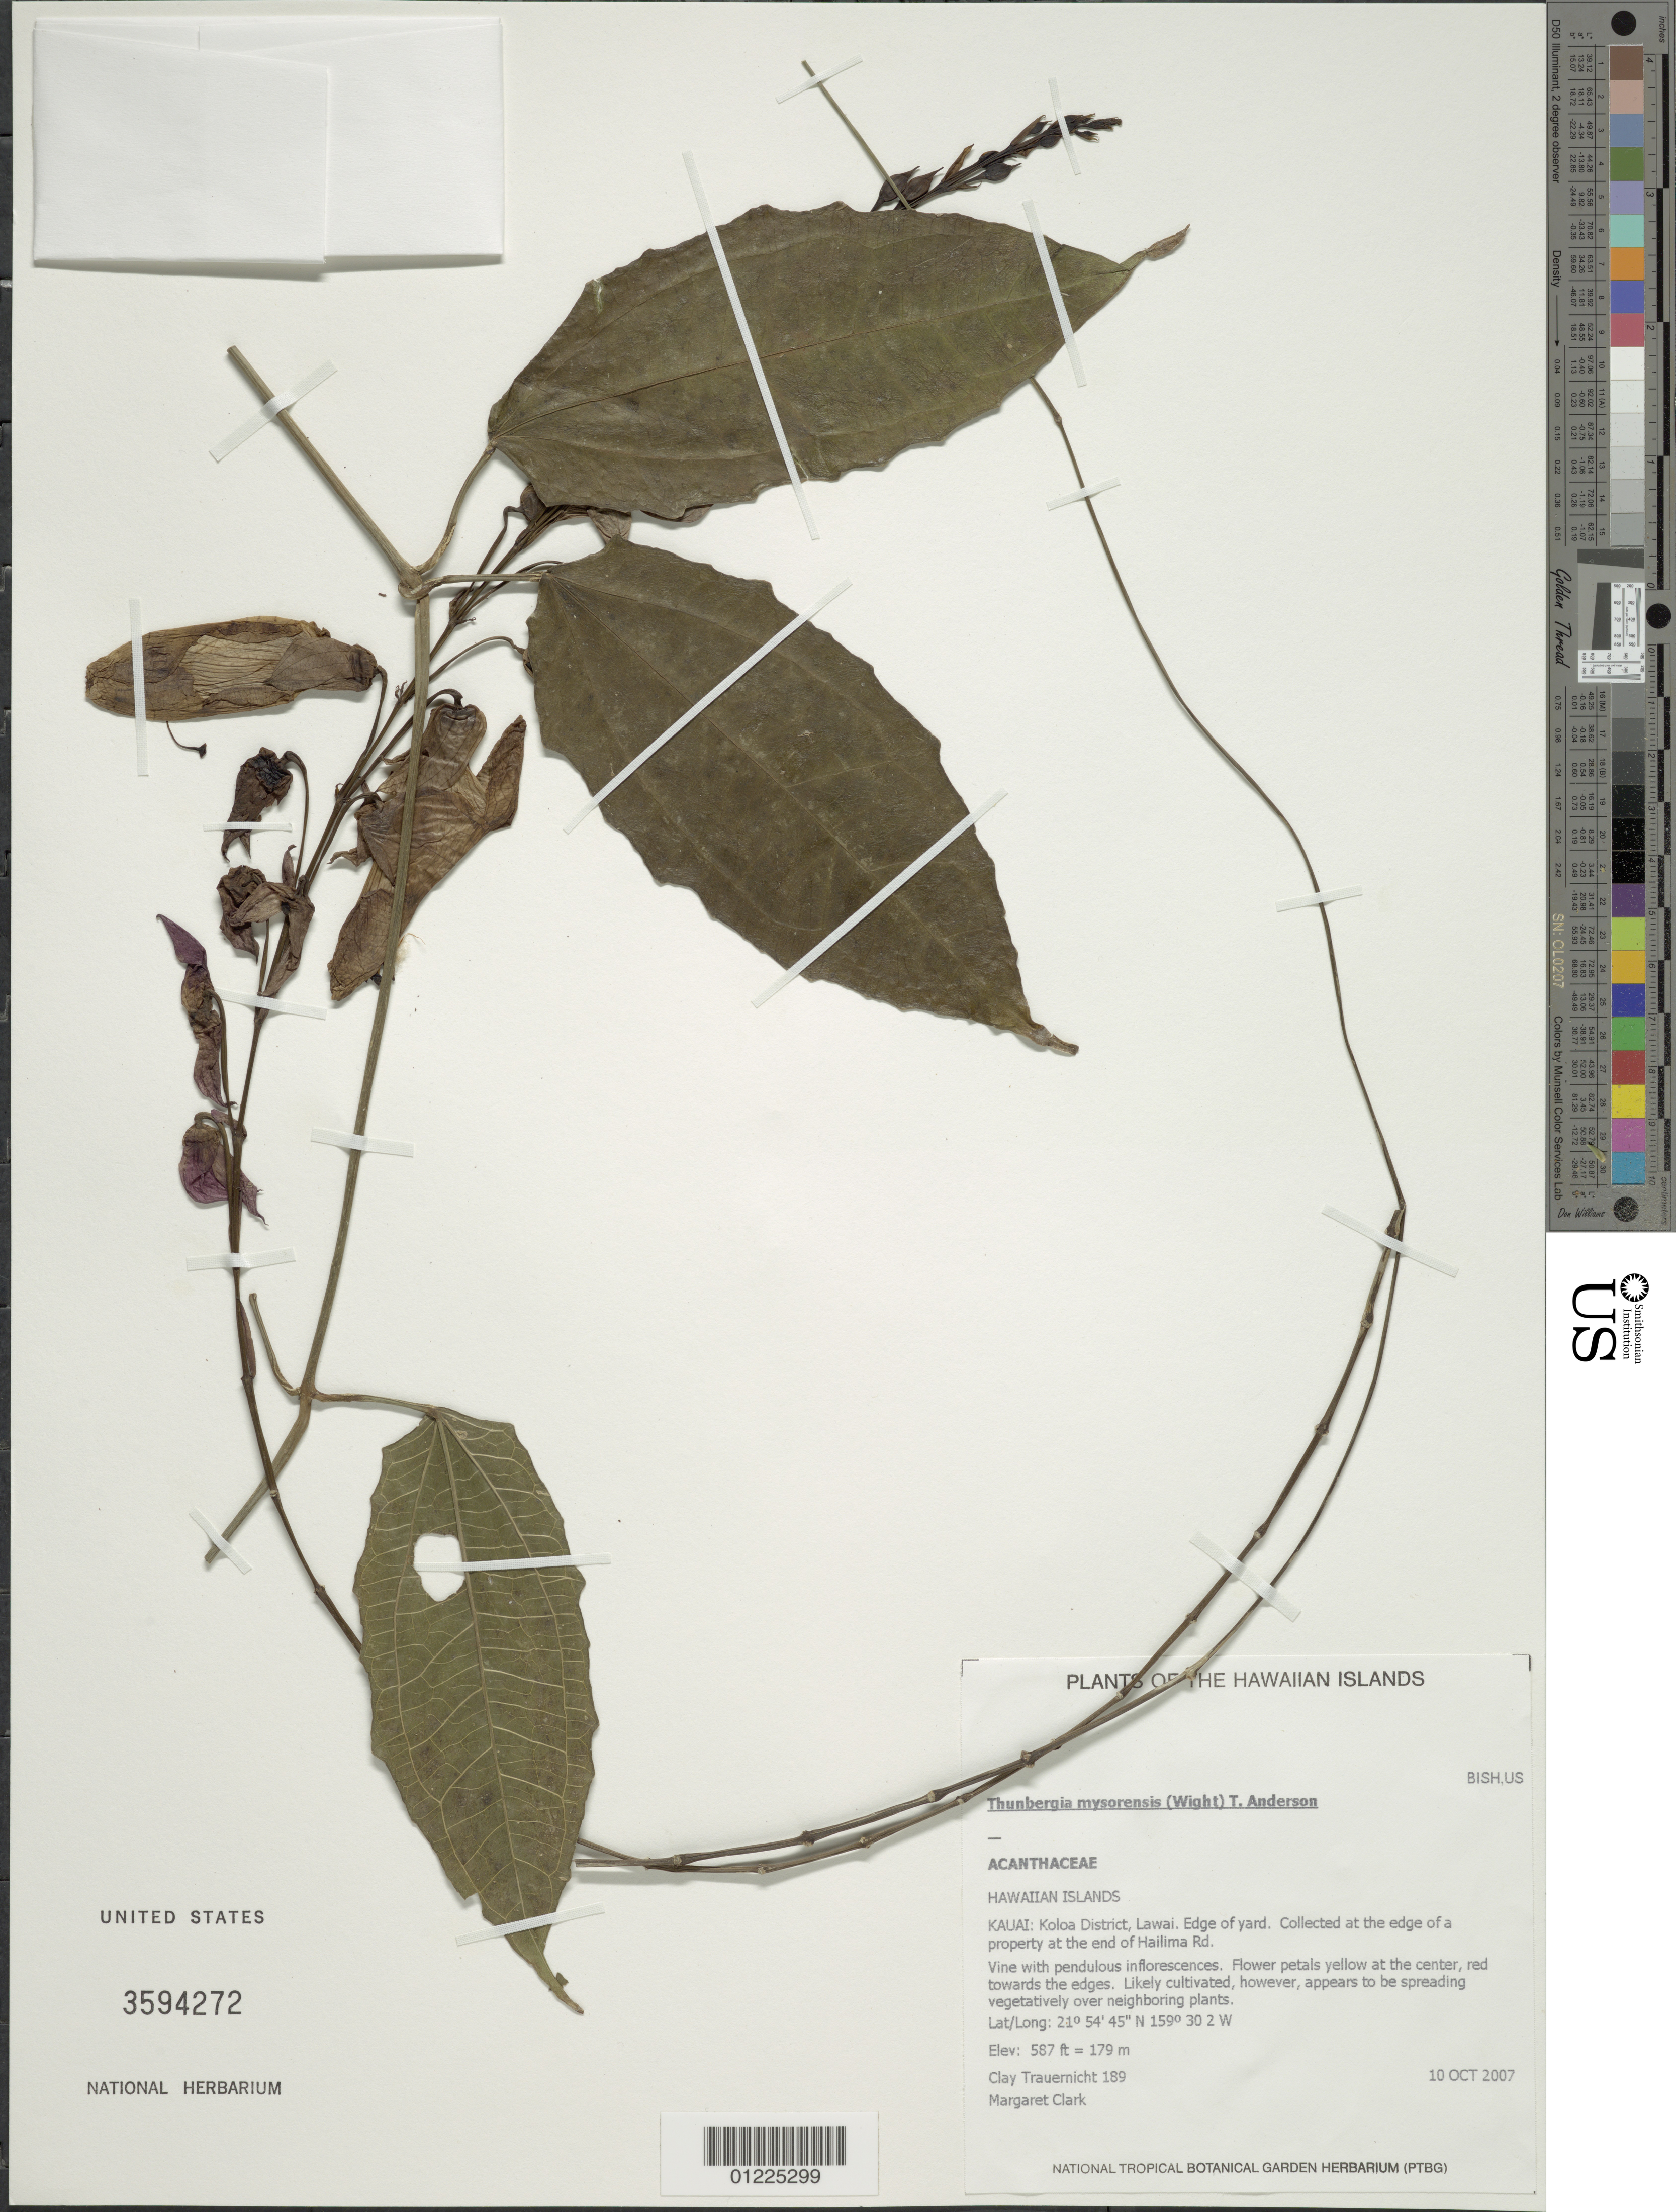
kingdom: Plantae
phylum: Tracheophyta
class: Magnoliopsida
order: Lamiales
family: Acanthaceae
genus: Thunbergia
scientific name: Thunbergia mysorensis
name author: (Wight) T. Anderson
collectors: C. Trauernicht & M. Clark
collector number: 189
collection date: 2007-10-10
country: United States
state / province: Hawaii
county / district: Kauai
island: Kaua'i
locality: Koloa District,Lawai, property at the end of Hailima Rd.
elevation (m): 179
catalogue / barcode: US 3594272